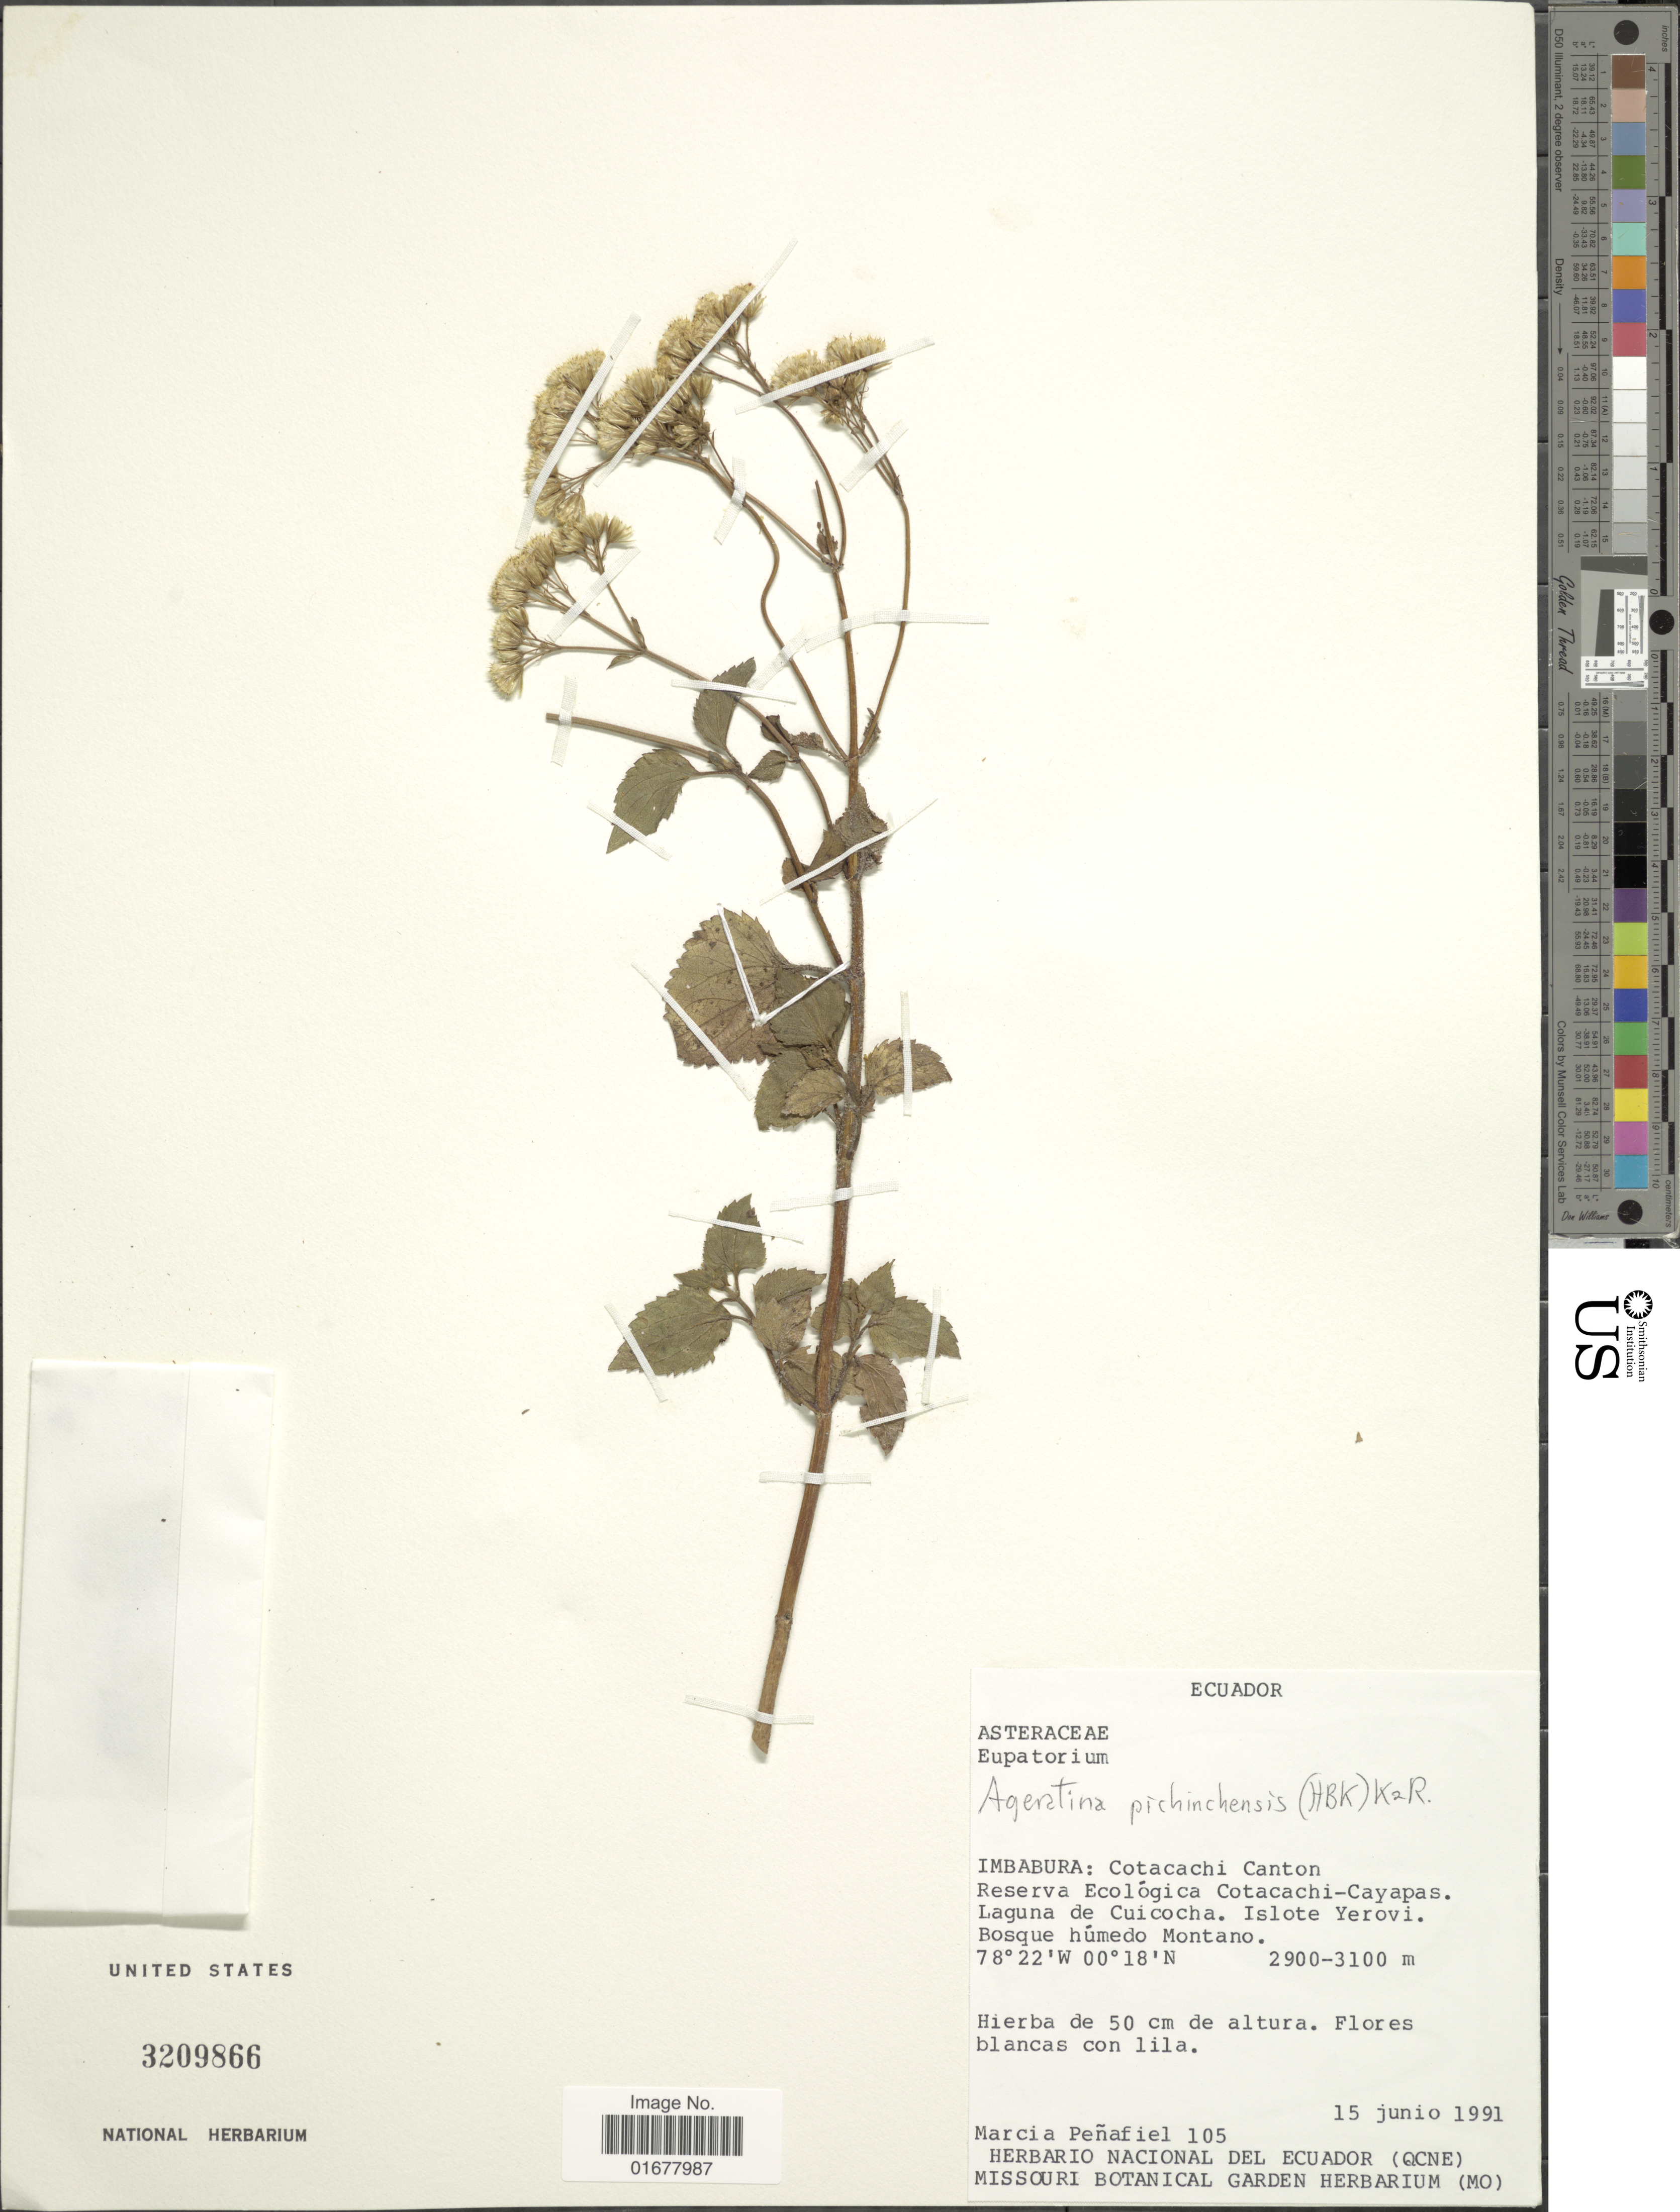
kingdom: Plantae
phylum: Tracheophyta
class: Magnoliopsida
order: Asterales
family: Asteraceae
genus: Ageratina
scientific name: Ageratina pichinchensis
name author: (Kunth) R.M. King & H. Rob.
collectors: M. Penafiel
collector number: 105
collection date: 1991-06-15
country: Ecuador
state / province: Imbabura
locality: Imbabura: Cotacachi Canton, Reserva Ecologica Cotacachi-Cayapas, Laguna de Cuicpcha, Islote Yerovi, Bosque humedo Montano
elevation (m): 2900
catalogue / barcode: US 3209866